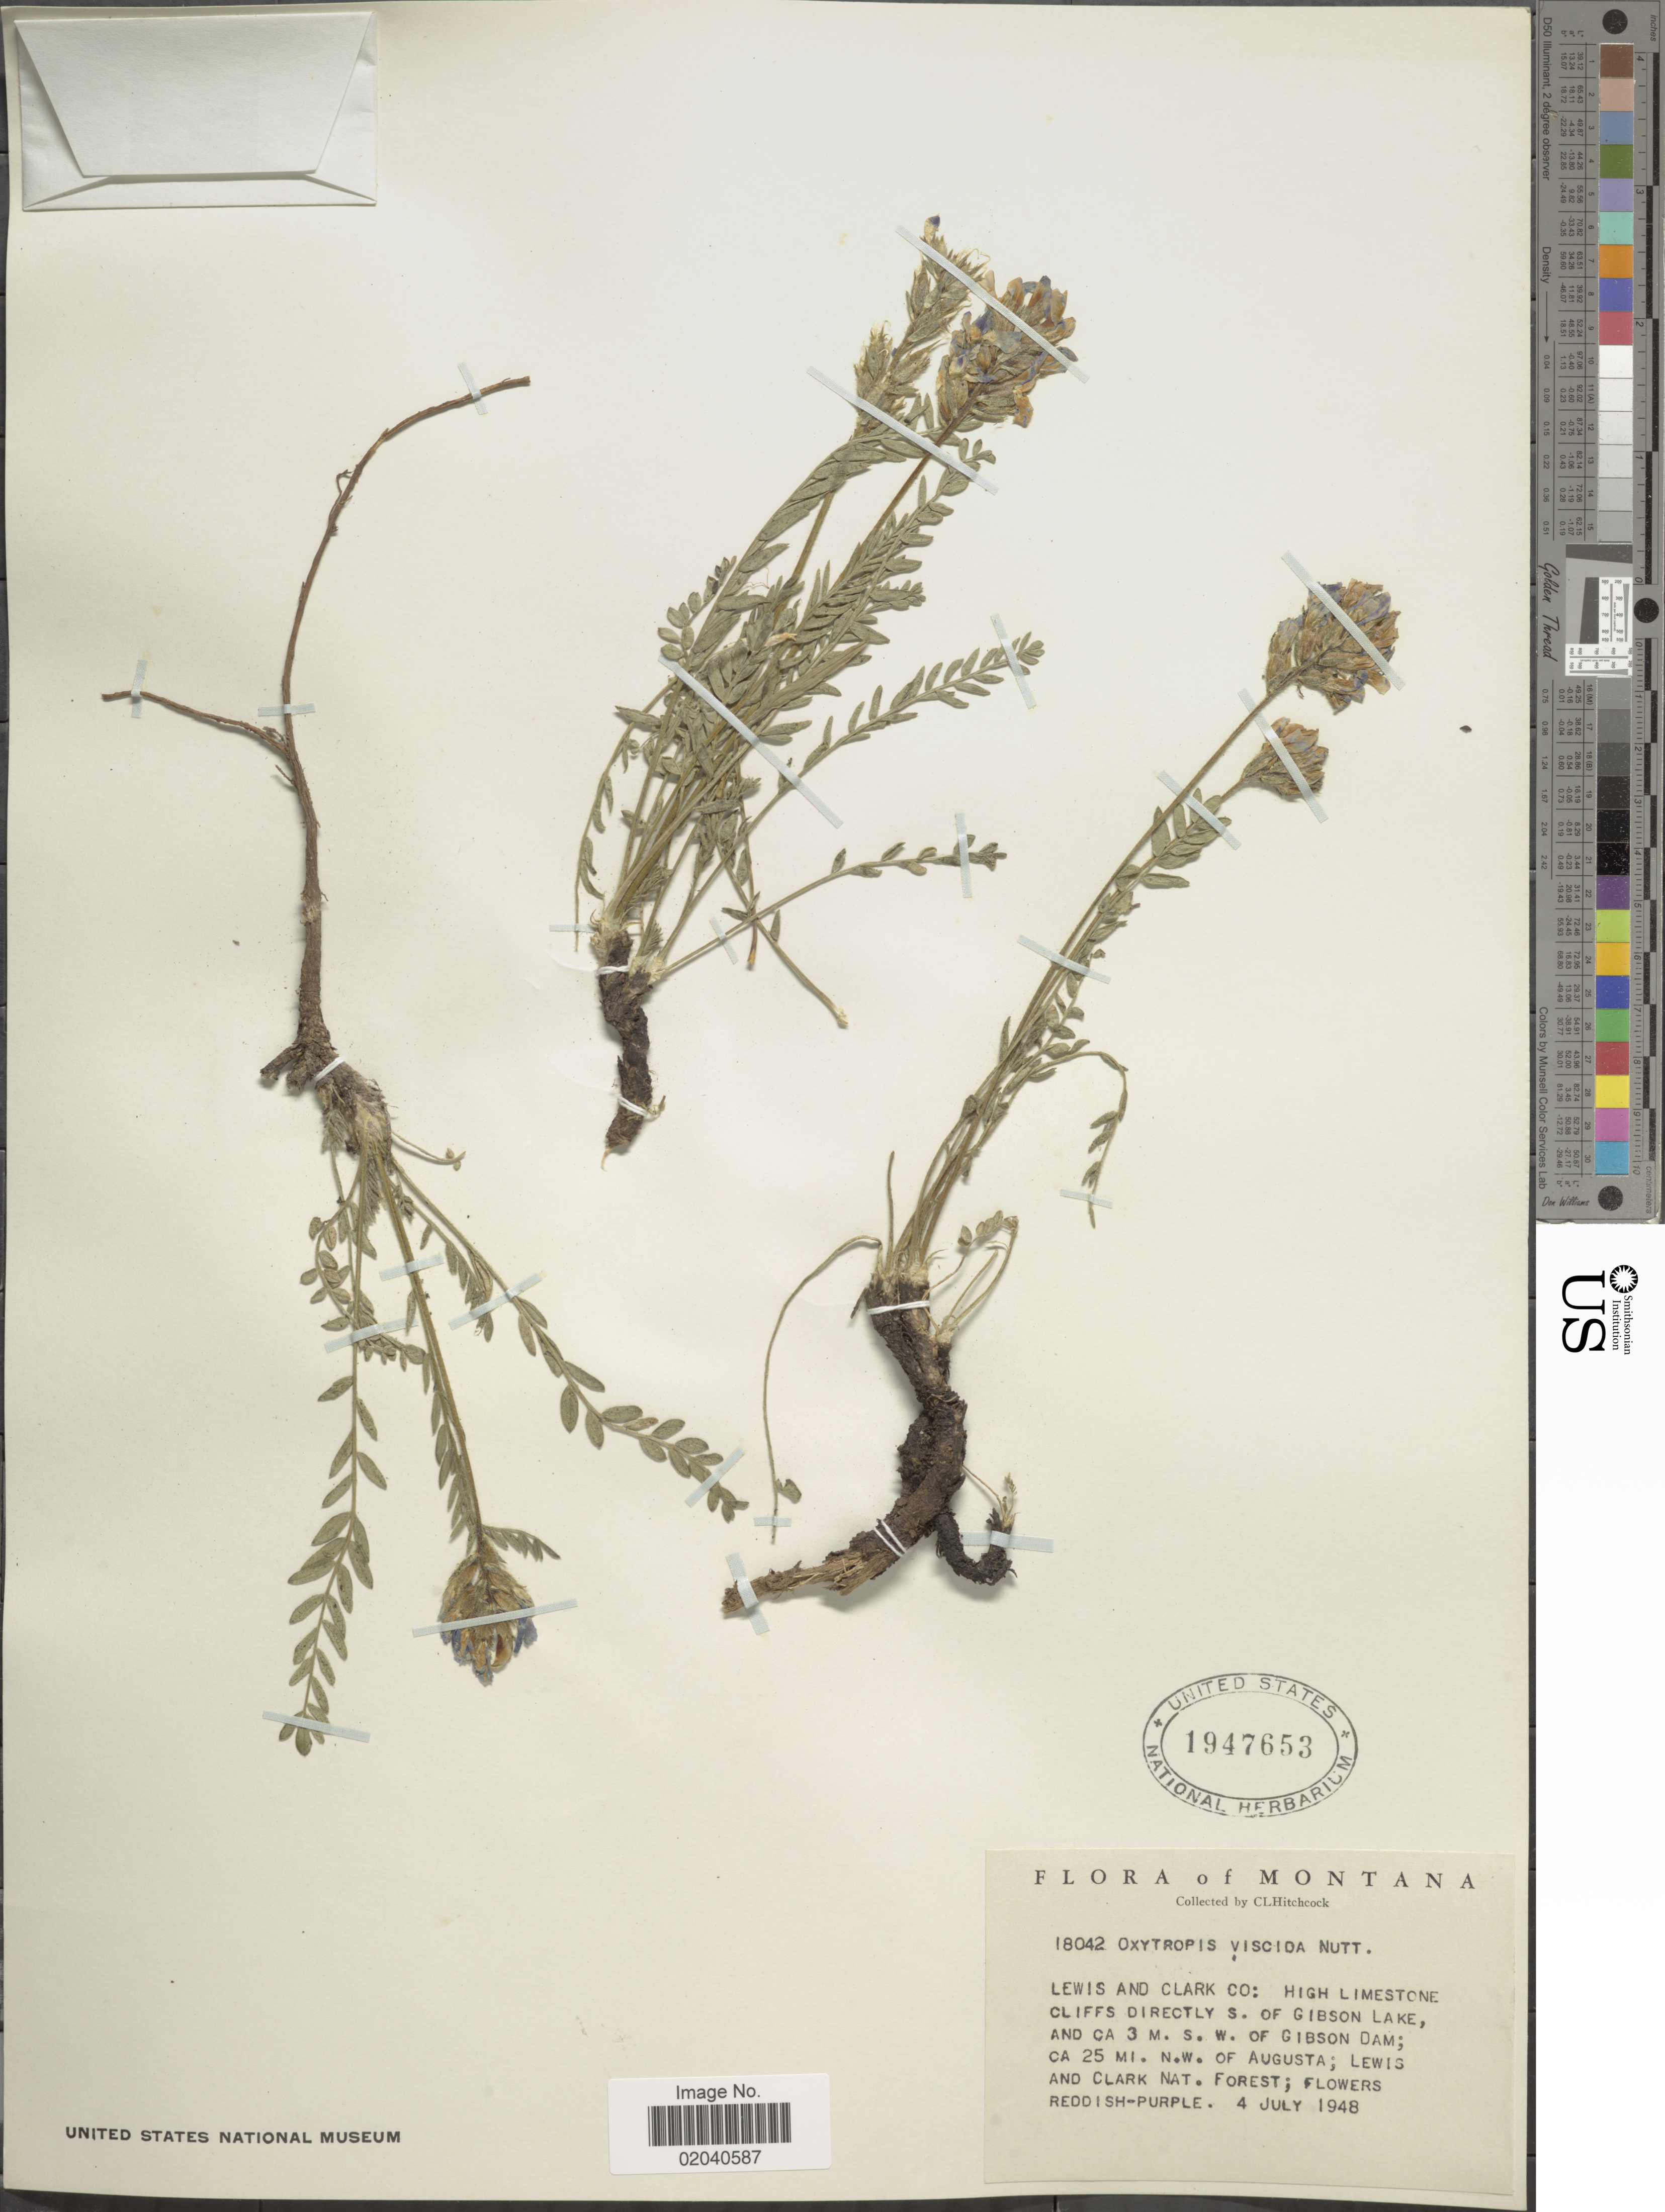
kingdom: Plantae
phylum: Tracheophyta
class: Magnoliopsida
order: Fabales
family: Fabaceae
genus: Oxytropis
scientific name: Oxytropis viscida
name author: Nutt.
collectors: C. L. Hitchcock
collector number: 18042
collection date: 1948-07-04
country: United States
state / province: Montana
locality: Lewis and Clark Co.: High limestone, cliffs directly S. of Gibson Lake, and ca. 3 m. s.w. of Gibson Dam; ca. 25 mi. N.W. of Augusta; Lewis and Clark Nat. Forest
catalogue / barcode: US 1947653